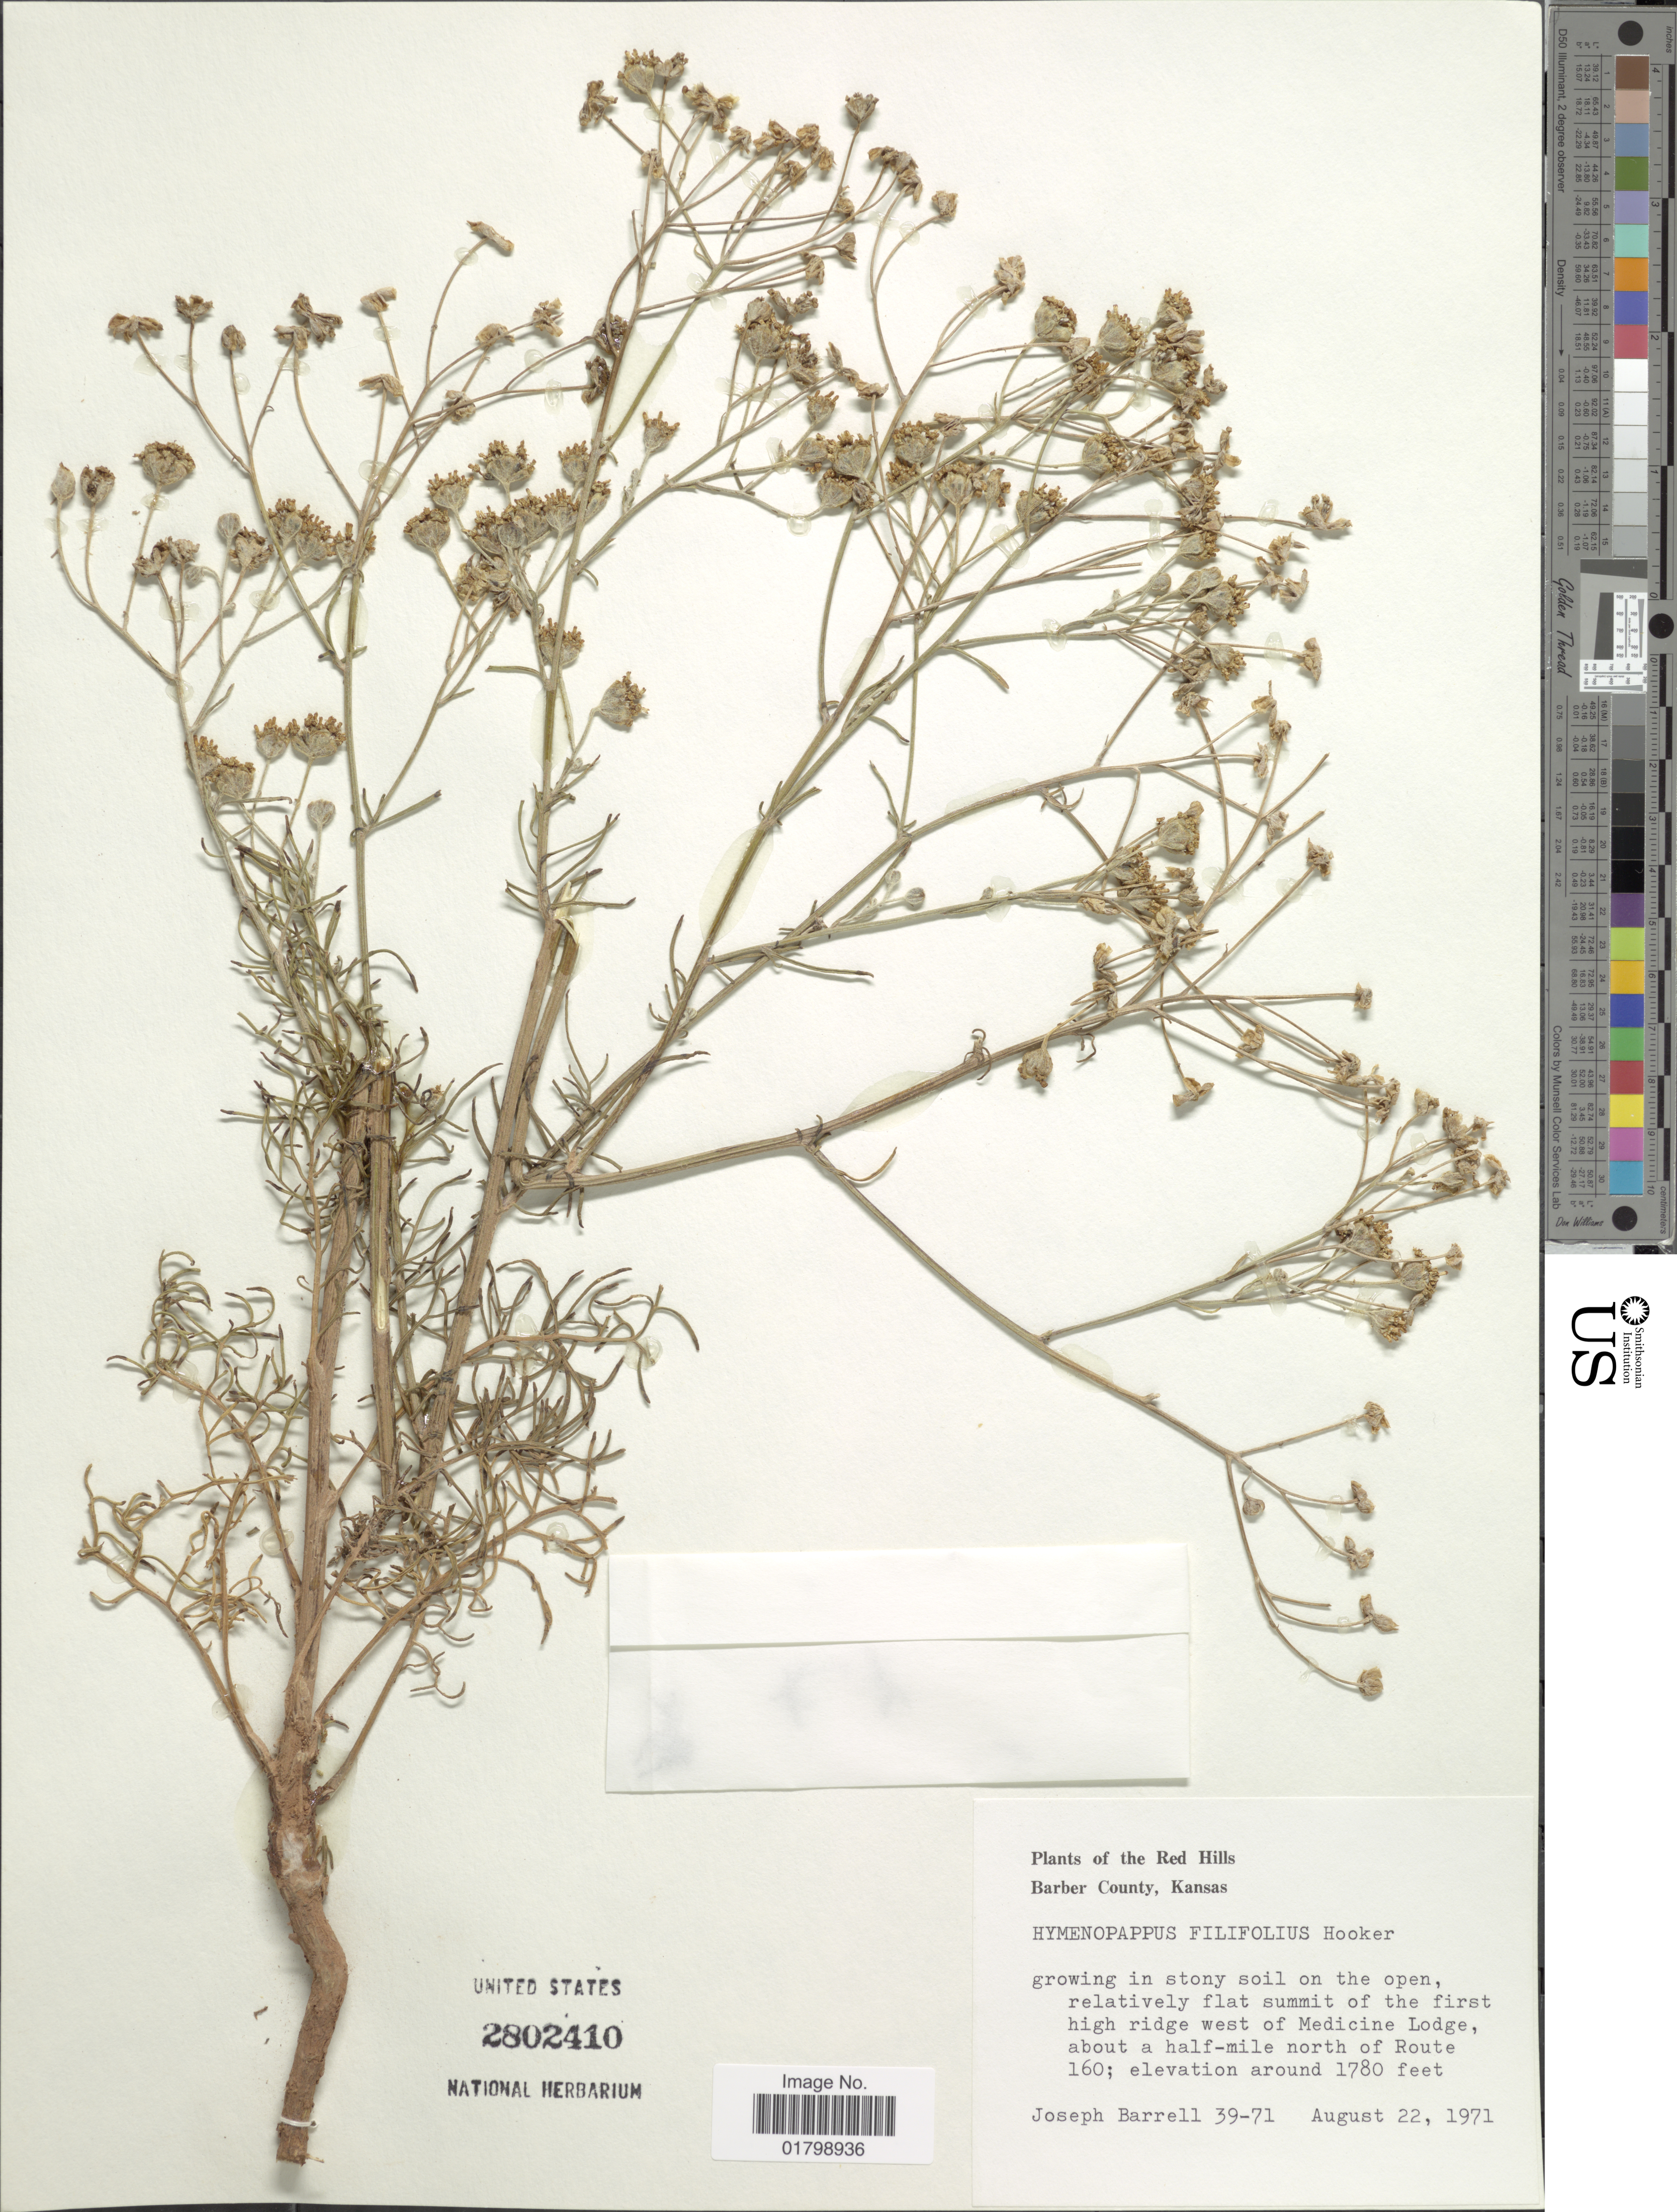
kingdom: Plantae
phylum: Tracheophyta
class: Magnoliopsida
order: Asterales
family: Asteraceae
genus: Hymenopappus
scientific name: Hymenopappus filifolius var. polycephalus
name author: (Osterh.) B.L. Turner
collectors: J. Barrell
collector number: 39-71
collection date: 1971-08-22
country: United States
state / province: Kansas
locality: Red Hills, Barber County, Relatively flat summit of the first high ridge west of Medicine Lodge, about a half-mile north of Route 160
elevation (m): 543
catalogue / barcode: US 2802410